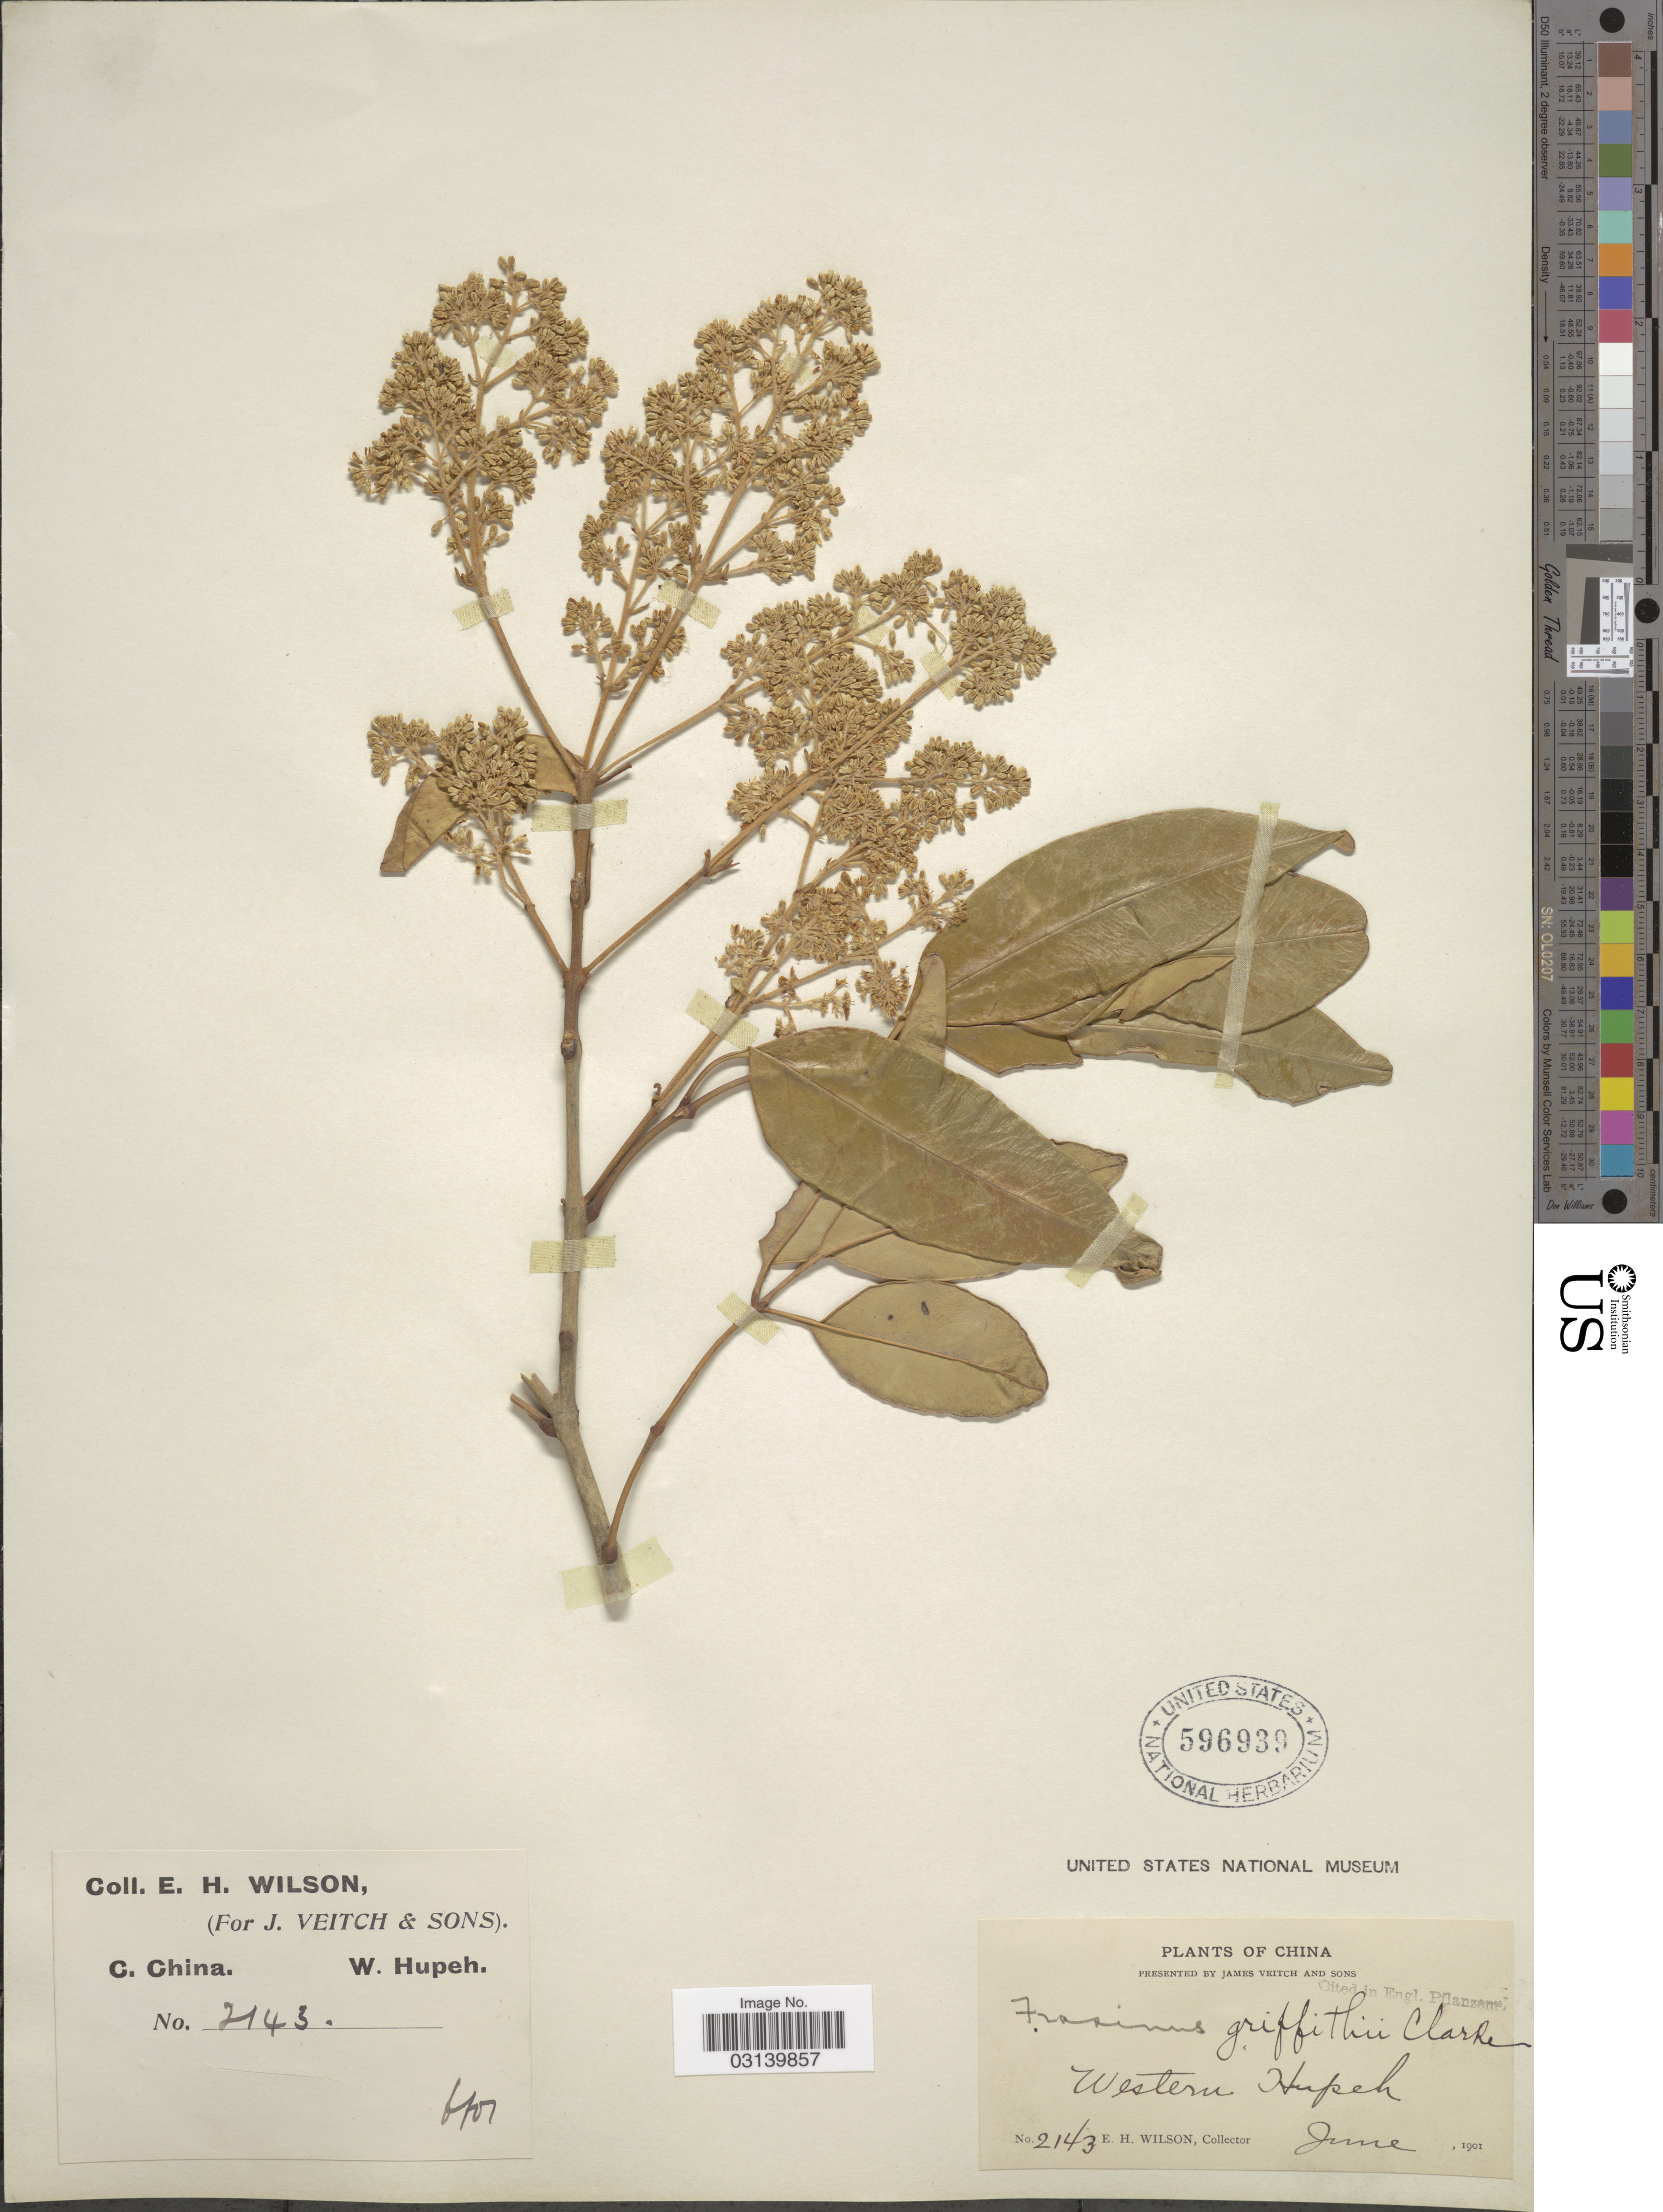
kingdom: Plantae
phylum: Tracheophyta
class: Magnoliopsida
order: Lamiales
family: Oleaceae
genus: Fraxinus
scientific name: Fraxinus griffithii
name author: C.B. Clarke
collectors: E. Wilson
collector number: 2143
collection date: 1901-06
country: China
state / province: Hubei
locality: C. China. Western Hupeh.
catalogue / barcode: US 596939